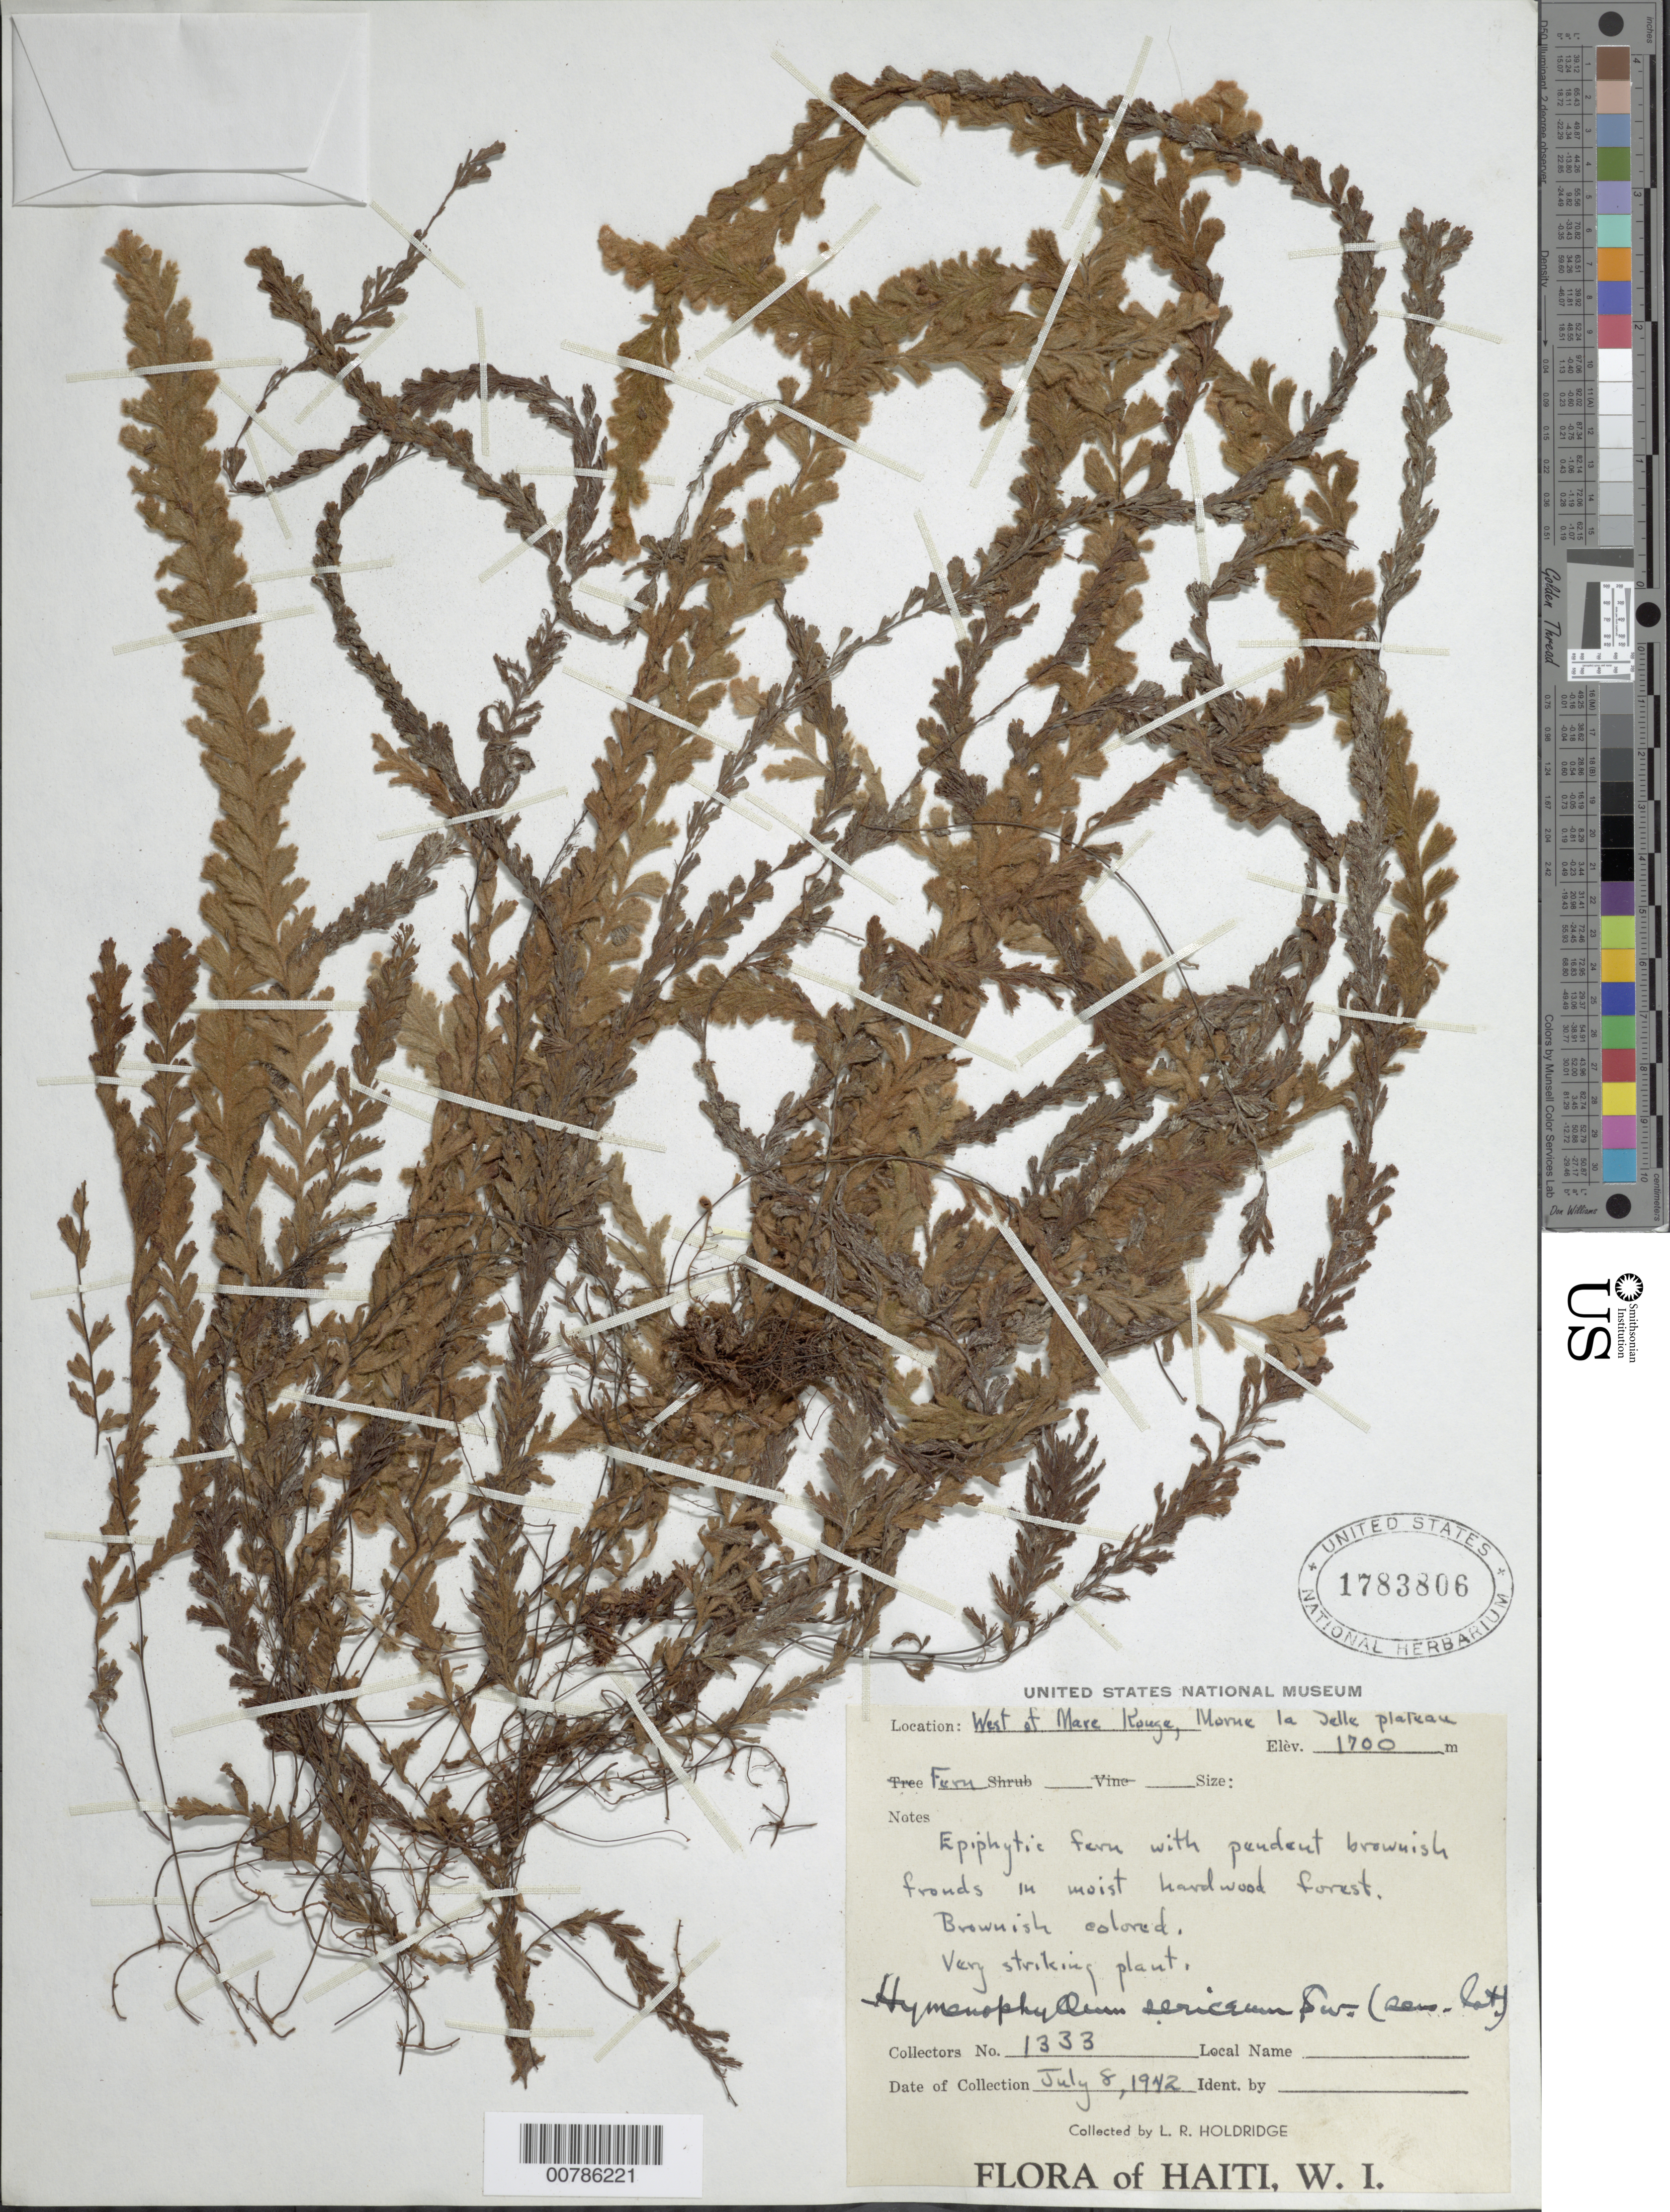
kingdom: Plantae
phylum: Tracheophyta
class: Polypodiopsida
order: Hymenophyllales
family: Hymenophyllaceae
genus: Hymenophyllum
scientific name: Hymenophyllum sericeum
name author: Sw. in Schrad.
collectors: L. Holdridge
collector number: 1333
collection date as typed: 08 Jul 1942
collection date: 1942-07-08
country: Haiti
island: Hispaniola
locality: Mare Rouge, west of; Morne la Selle plateau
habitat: In moist hardwood forest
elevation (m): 1700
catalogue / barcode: US 1783806